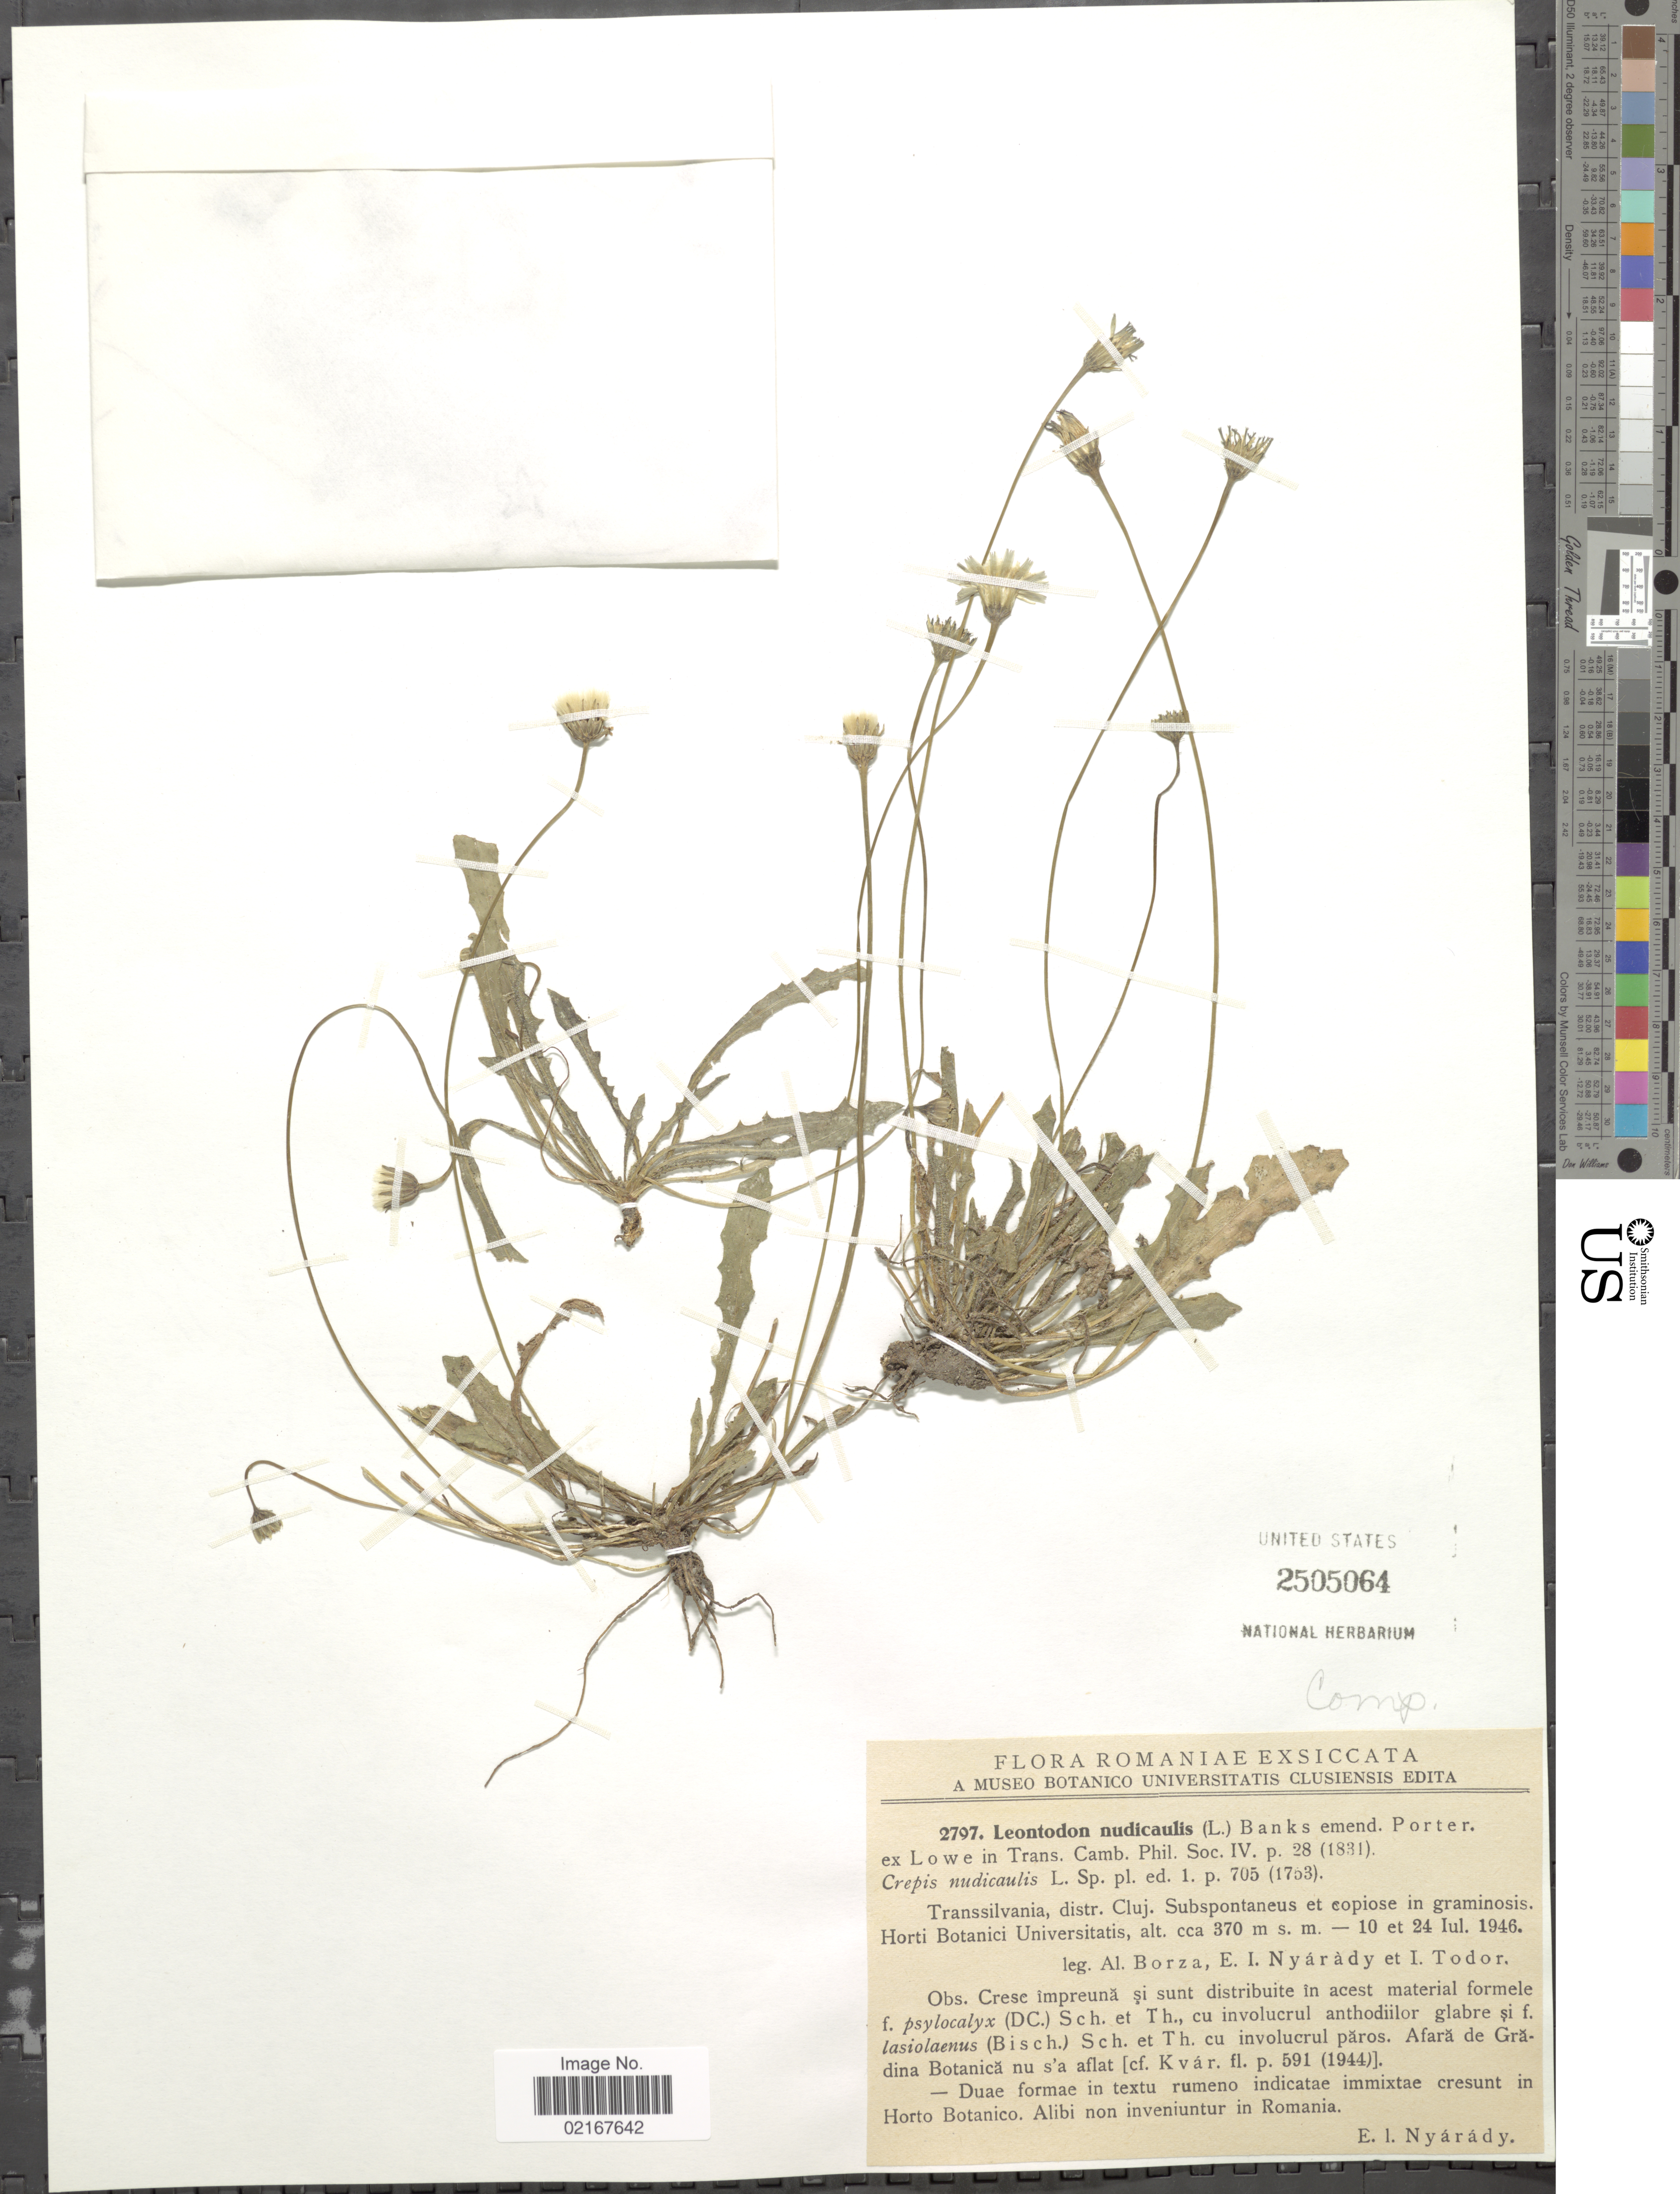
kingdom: Plantae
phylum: Tracheophyta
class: Magnoliopsida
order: Asterales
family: Asteraceae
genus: Leontodon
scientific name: Leontodon saxatilis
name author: Lam.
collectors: A. Borza, E. Nyárády & I. Todor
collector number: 2797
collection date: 1946-07-10/1946-07-24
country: Romania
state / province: Cluj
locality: Transsilvania, Horti Botanici Universitatis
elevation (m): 370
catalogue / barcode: US 2505064